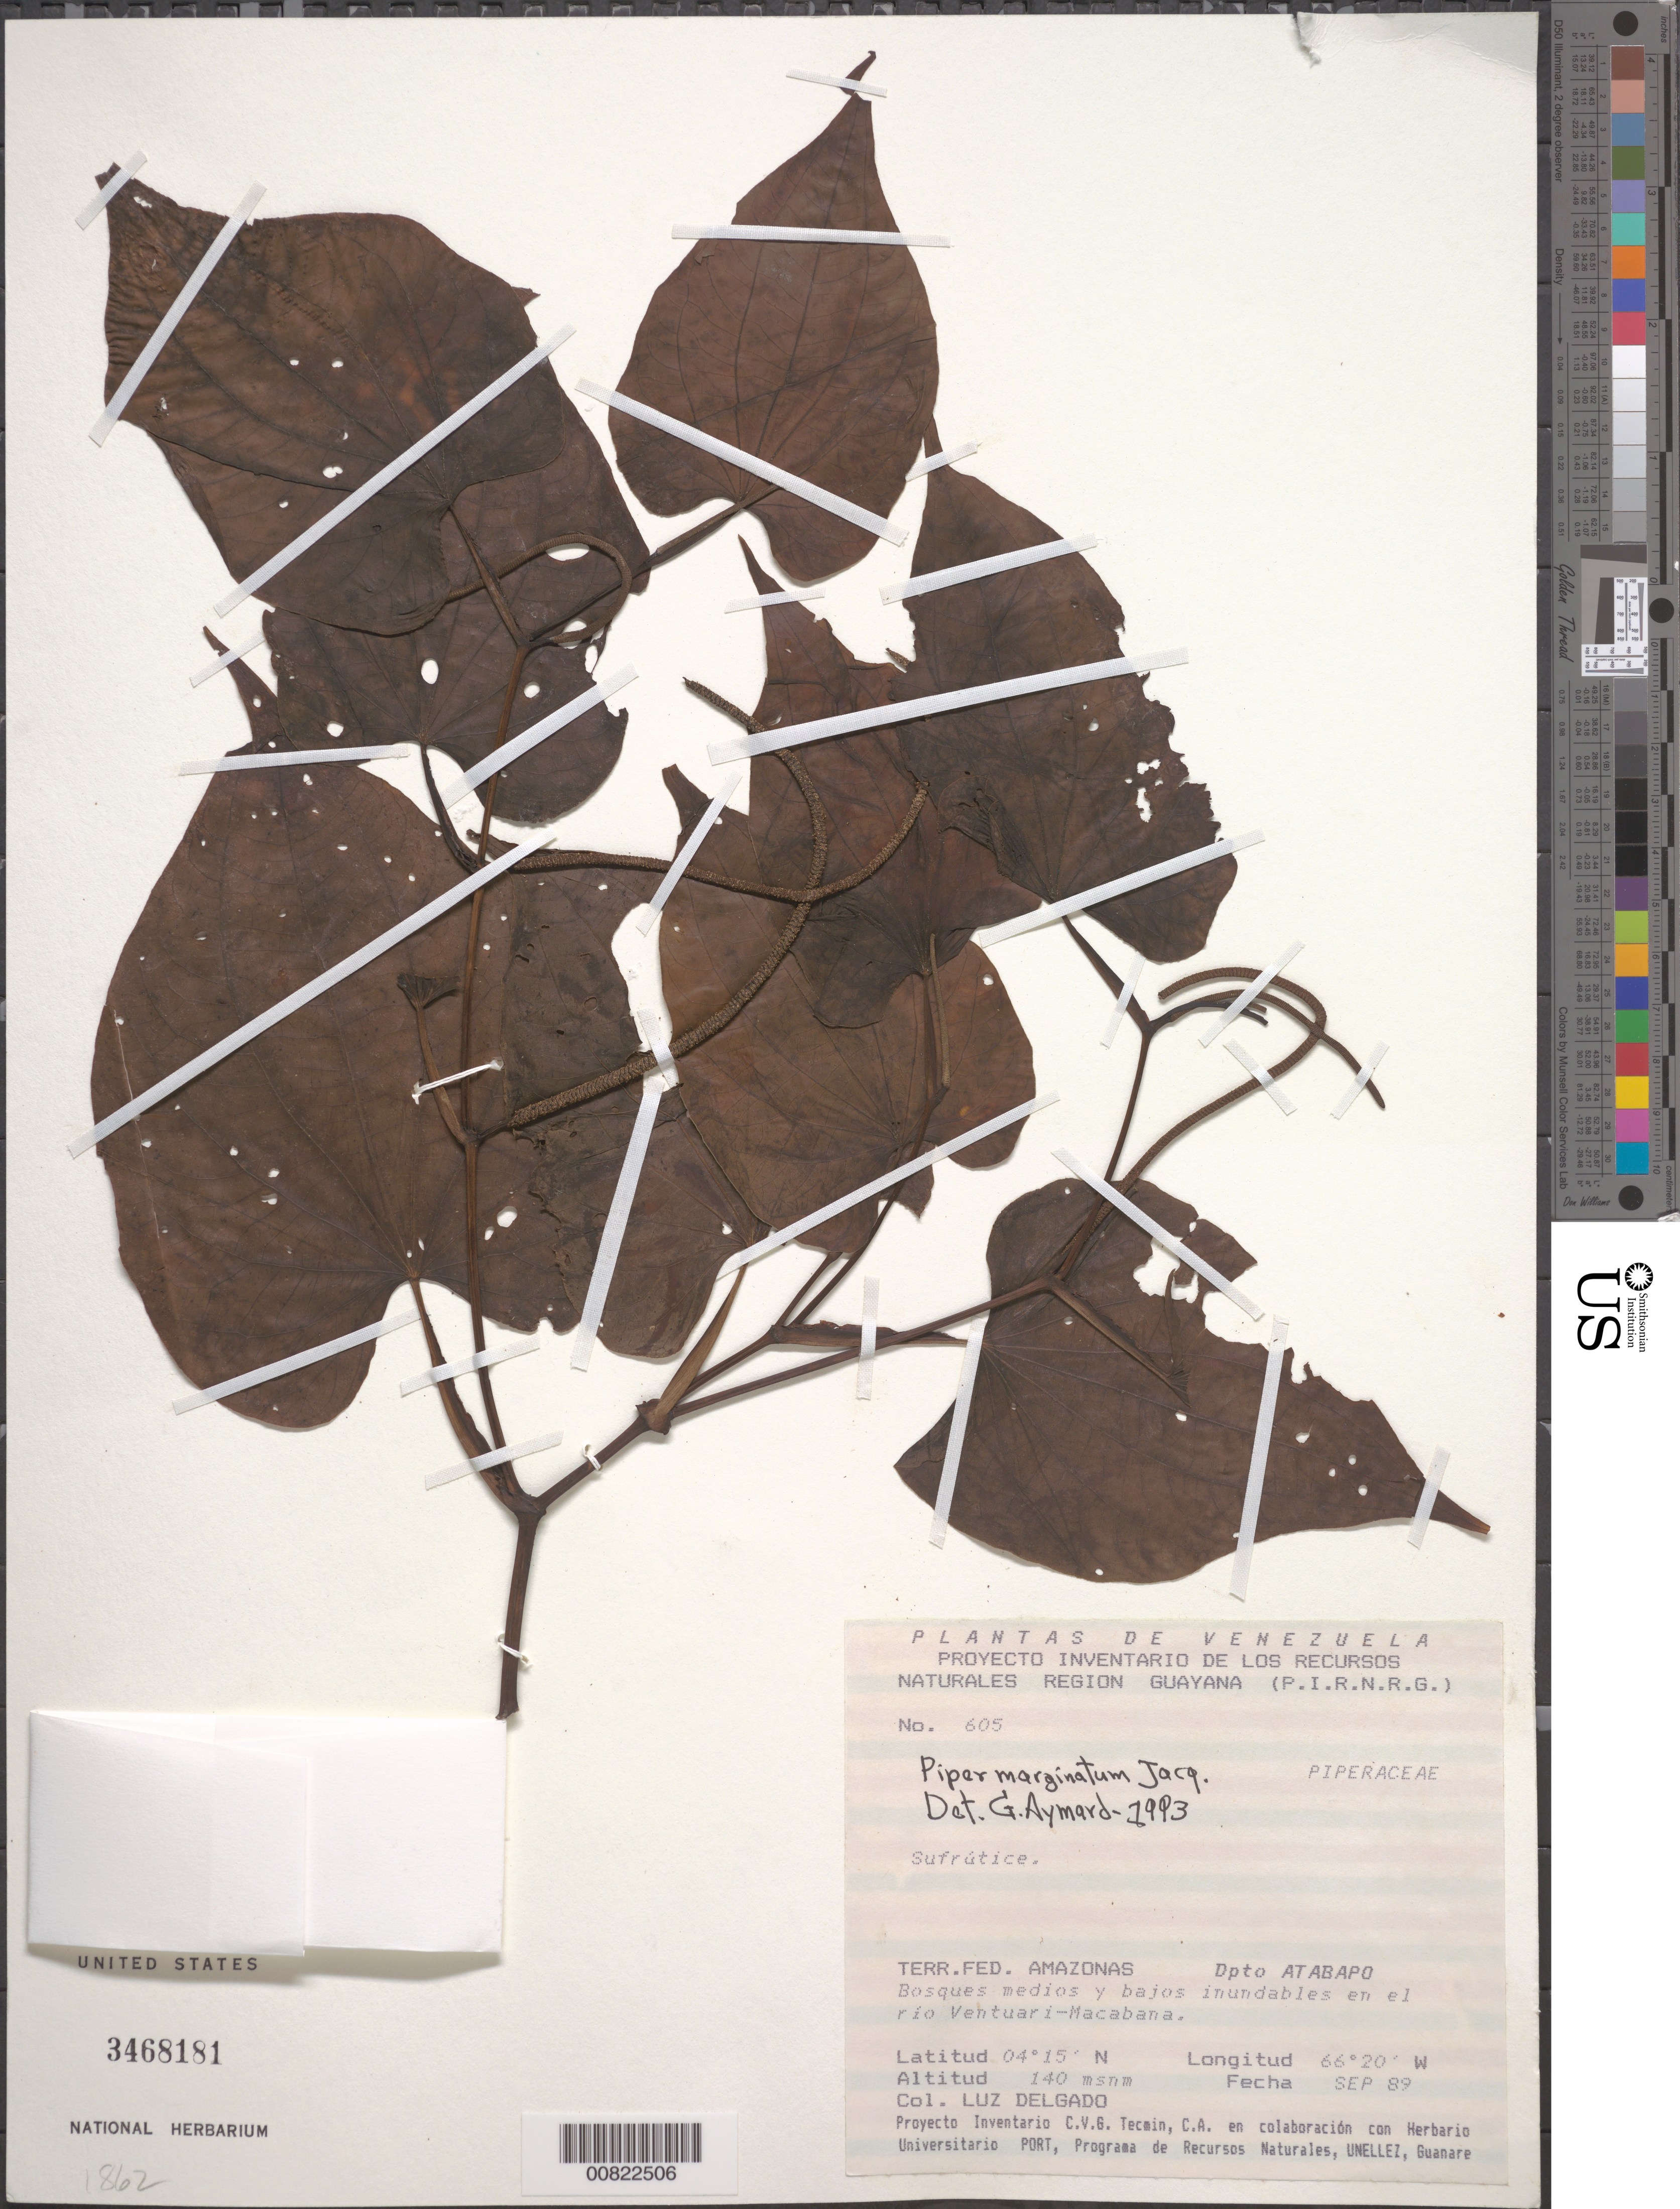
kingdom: Plantae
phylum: Tracheophyta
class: Magnoliopsida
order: Piperales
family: Piperaceae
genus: Piper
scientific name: Piper marginatum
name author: Jacq.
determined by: Aymard C., G. A., (PORT), Univ. Nac. Exp. de los Llanos Ezequiel Zamora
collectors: L. Delgado V.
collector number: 605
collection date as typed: Sep-89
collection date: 1989-09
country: Venezuela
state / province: Amazonas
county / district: Atabapo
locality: Río Ventuari-Macabana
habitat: Bosques medios y bajos inundables en el rio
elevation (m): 140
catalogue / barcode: US 3468181